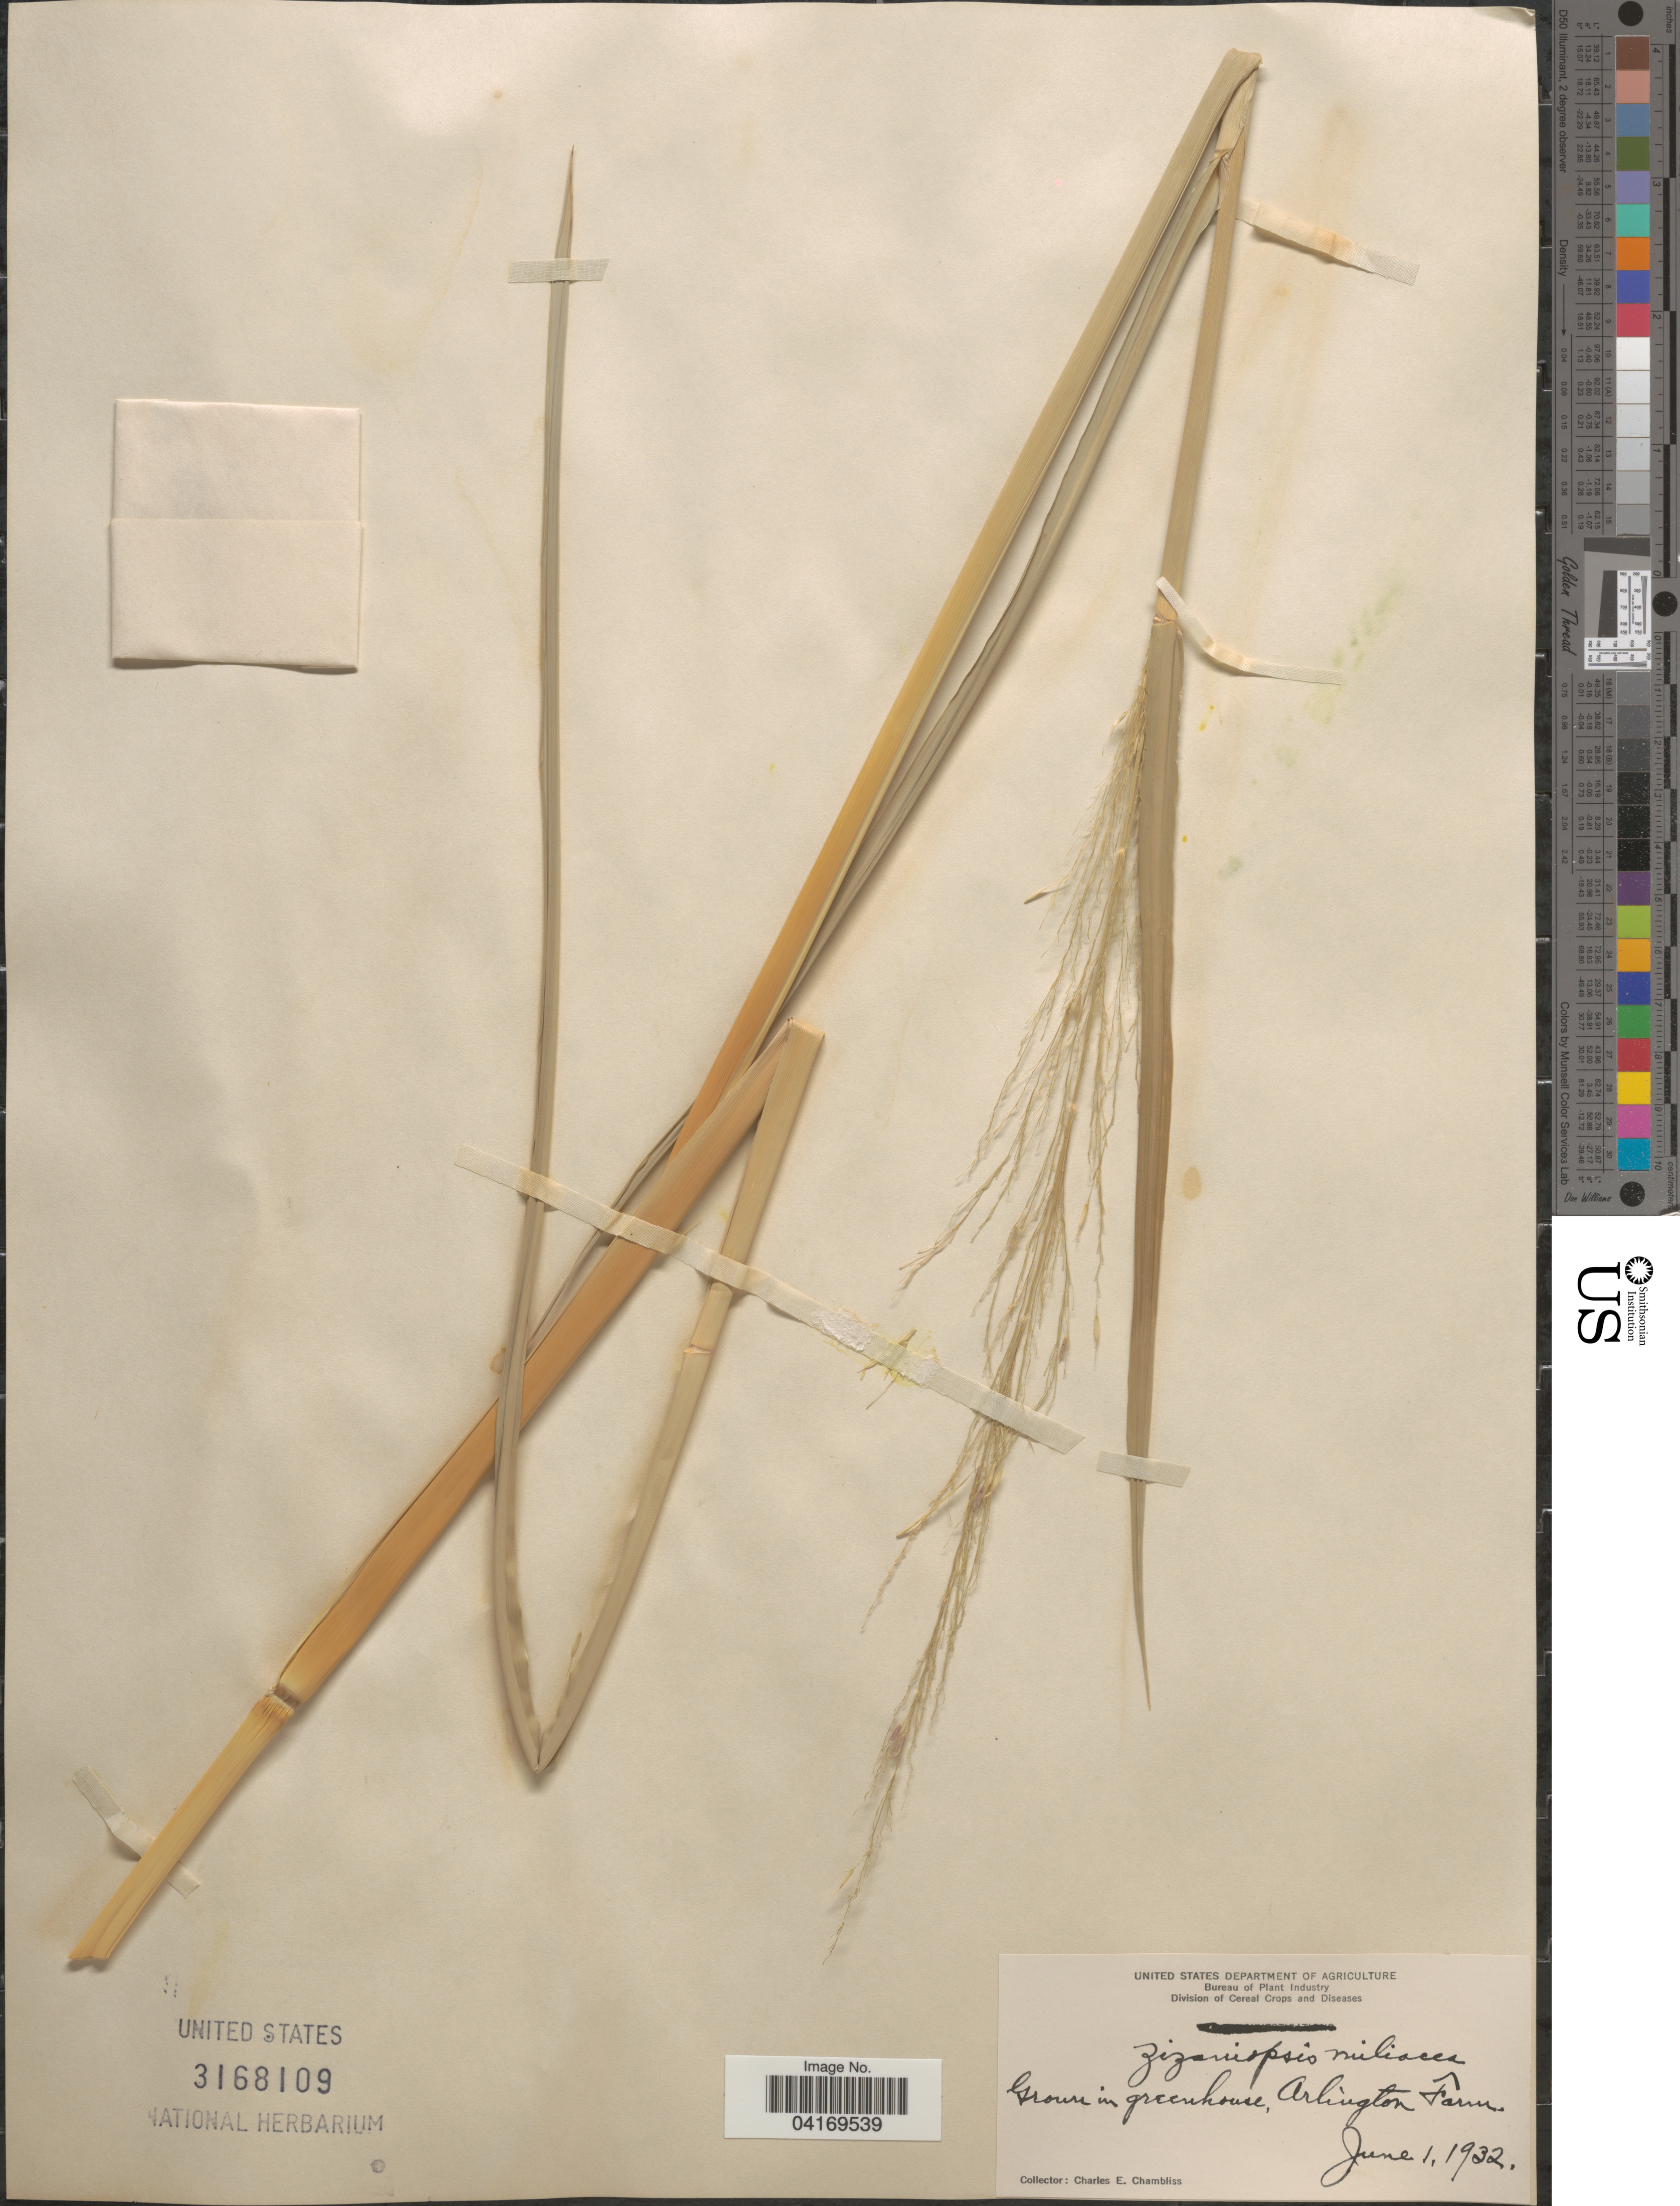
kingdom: Plantae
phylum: Tracheophyta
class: Liliopsida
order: Poales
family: Poaceae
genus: Zizaniopsis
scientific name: Zizaniopsis miliacea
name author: (Michx.) Döll & Asch.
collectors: C. Chambliss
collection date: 1932-06-01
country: United States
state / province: Virginia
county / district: Arlington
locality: In greenhouse, Arlington Farm.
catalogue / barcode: US 3168109